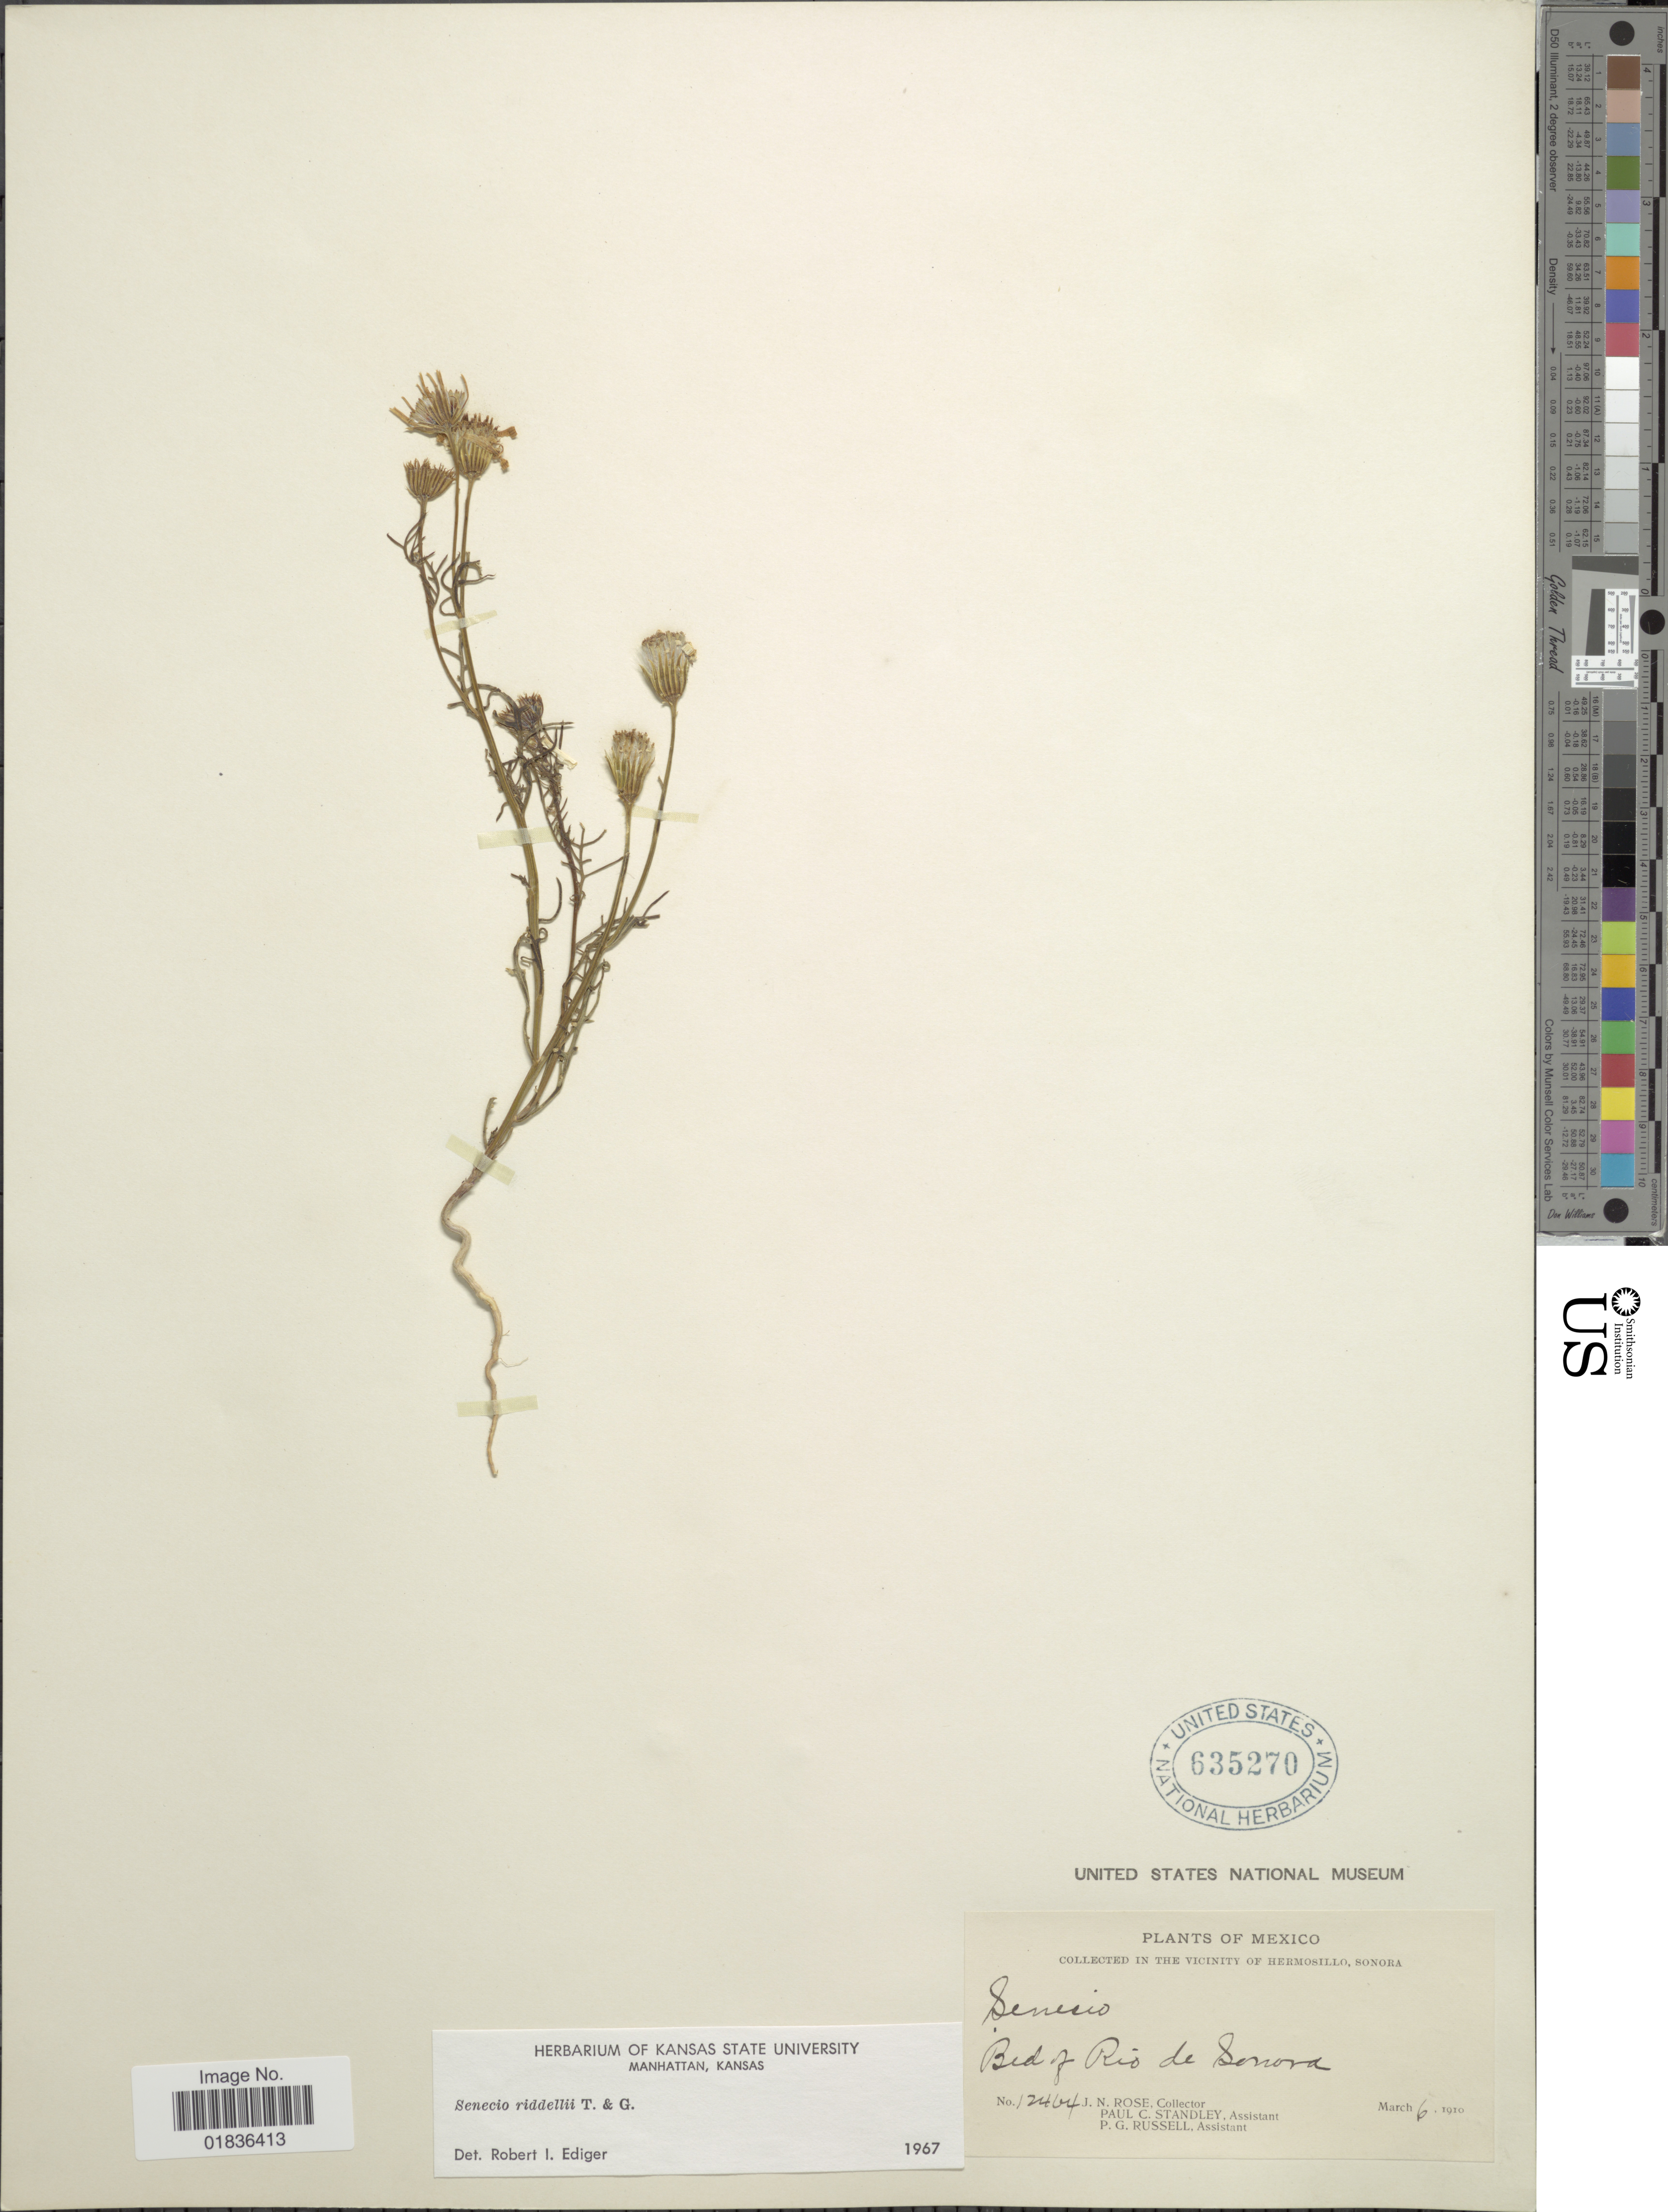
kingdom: Plantae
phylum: Tracheophyta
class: Magnoliopsida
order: Asterales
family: Asteraceae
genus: Senecio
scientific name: Senecio riddellii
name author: Torr. & A. Gray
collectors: J. N. Rose, P. C. Standley & P. G. Russell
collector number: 12464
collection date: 1910-03-06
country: Mexico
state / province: Sonora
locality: In the vicinity of Hermosillo, Bed of Rio de Sonora.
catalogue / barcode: US 635270